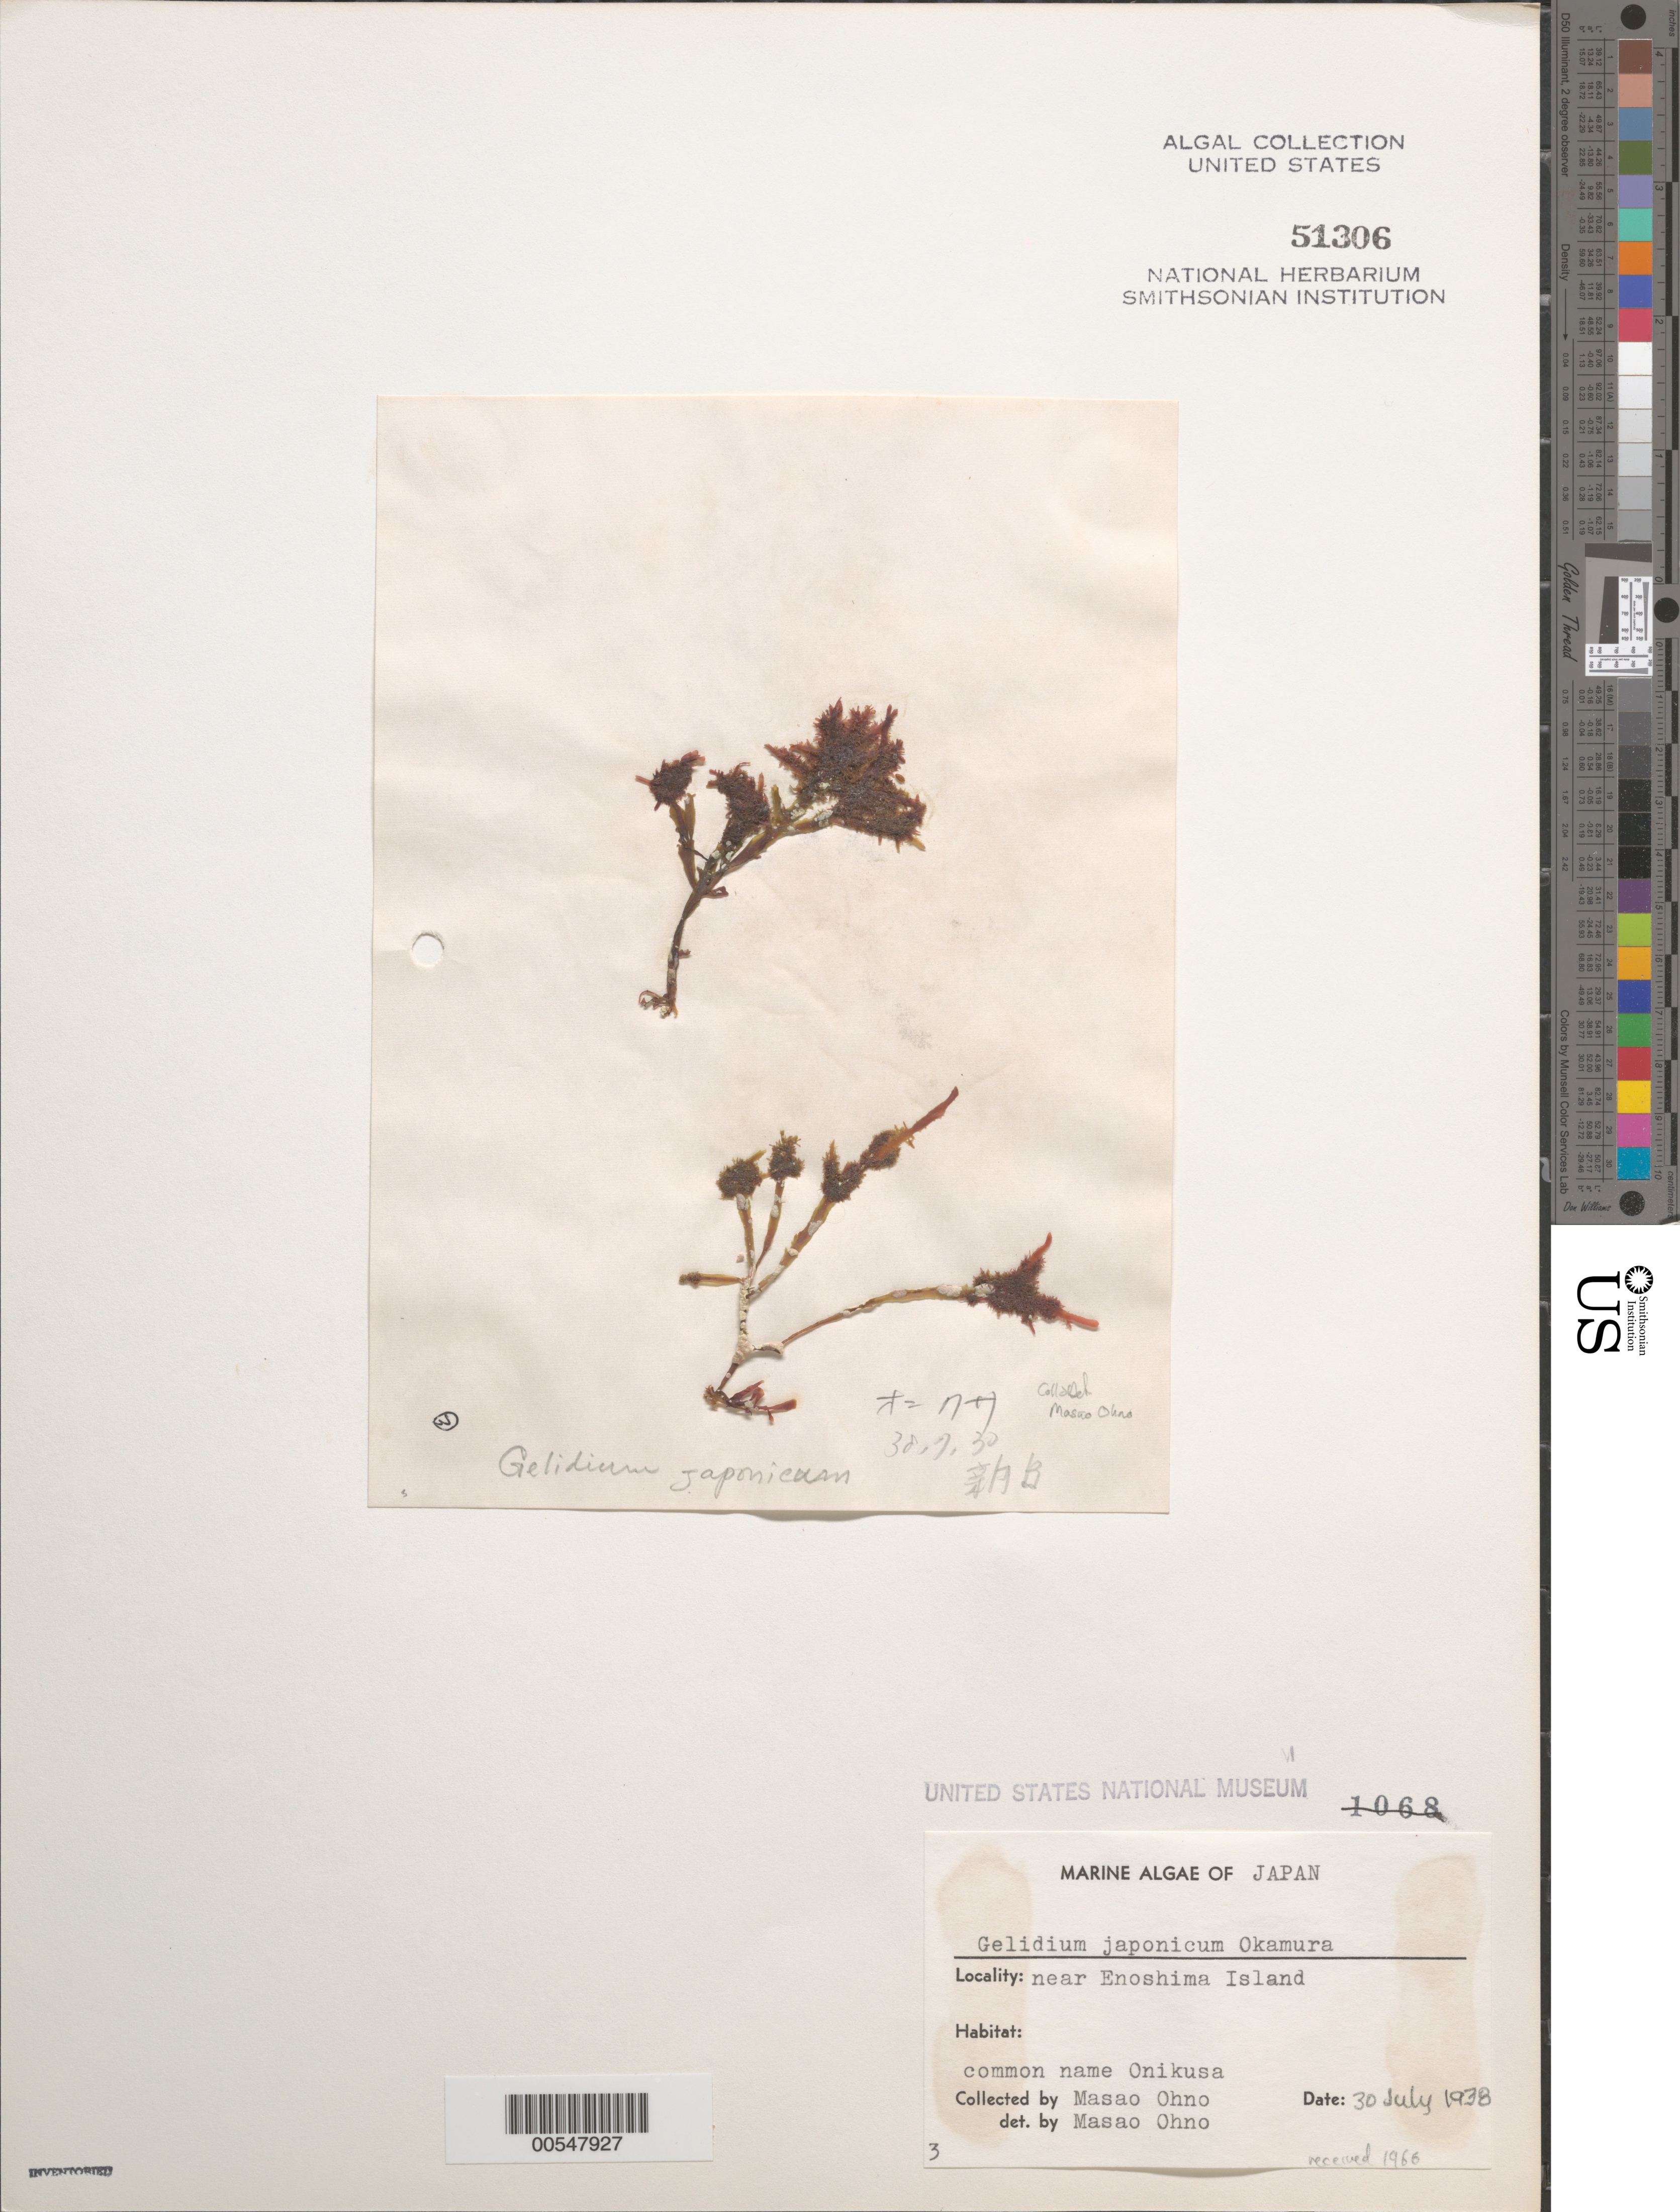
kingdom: Plantae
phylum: Rhodophyta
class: Florideophyceae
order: Gelidiales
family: Gelidiaceae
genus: Gelidium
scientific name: Gelidium japonicum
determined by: Ohno, M.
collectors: M. Ohno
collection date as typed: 30 Jul 1938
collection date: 1938-07-30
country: Japan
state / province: Kanagawa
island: Honshu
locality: Near Enoshima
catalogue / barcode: US 51306